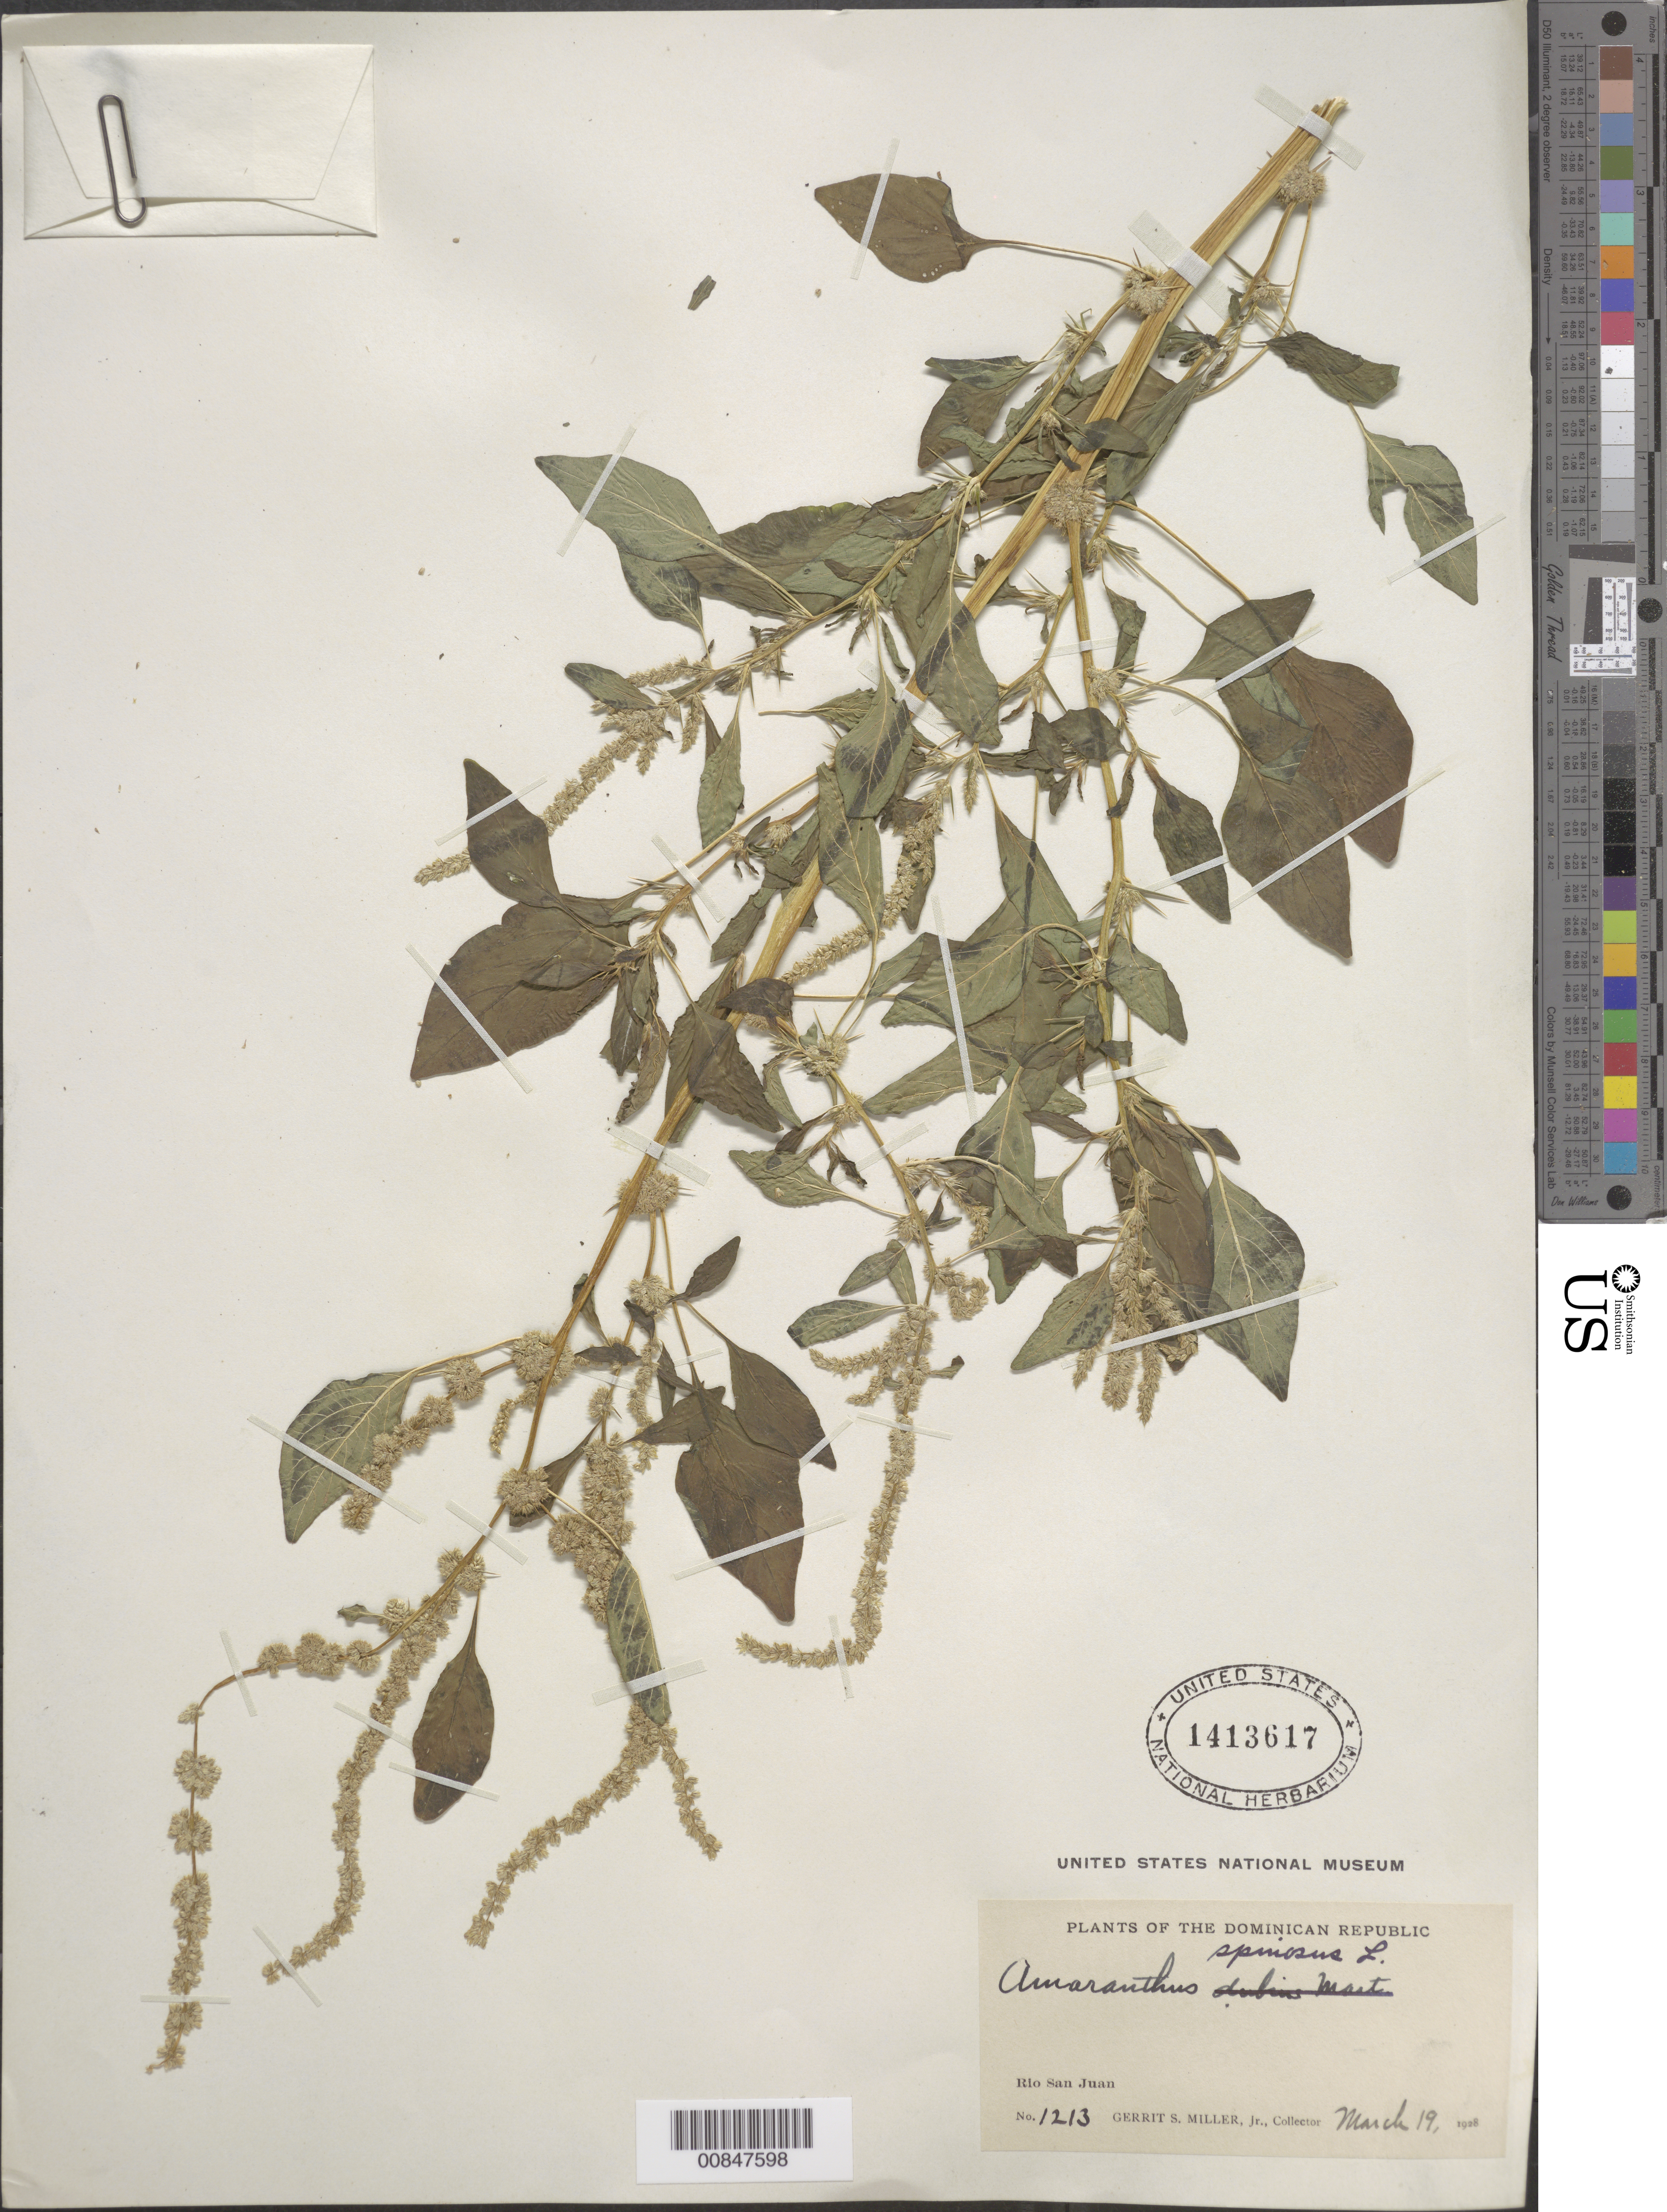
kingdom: Plantae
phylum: Tracheophyta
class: Magnoliopsida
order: Caryophyllales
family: Amaranthaceae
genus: Amaranthus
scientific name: Amaranthus spinosus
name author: L.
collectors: G. S. Miller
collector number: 1213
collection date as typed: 19 Mar 1928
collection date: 1928-03-19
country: Dominican Republic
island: Hispaniola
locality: Río San Juan.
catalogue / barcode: US 1413617